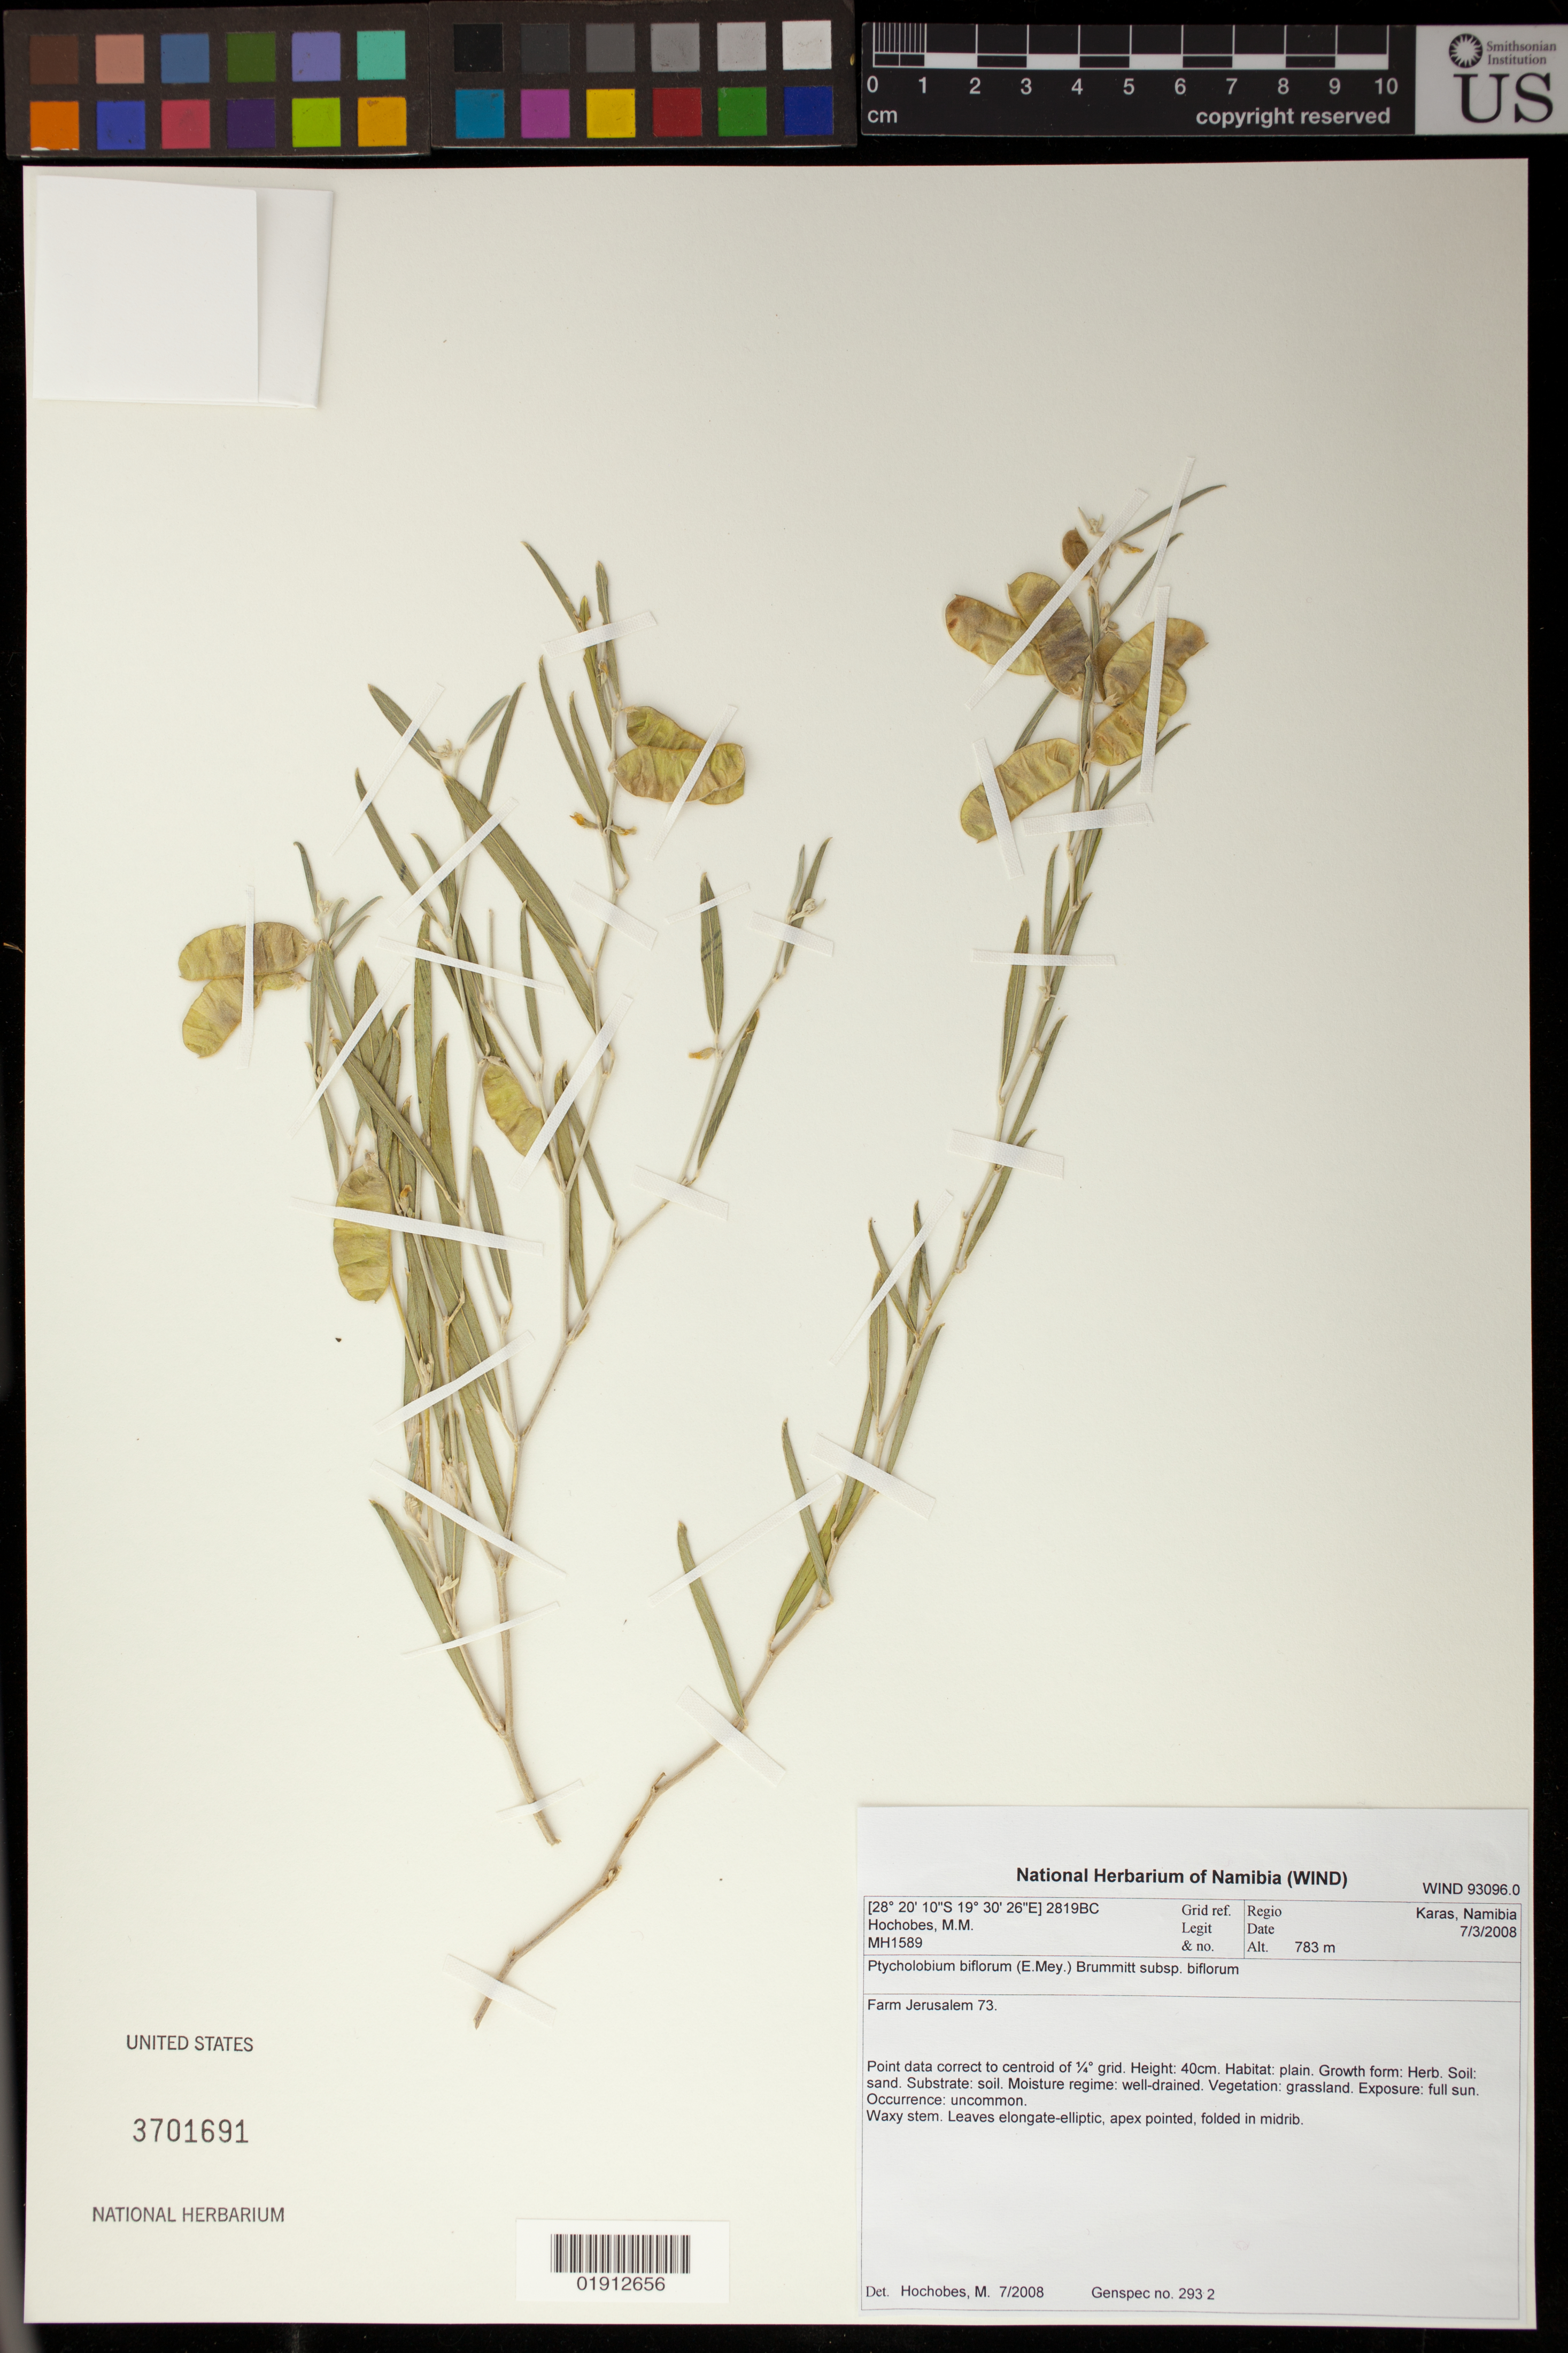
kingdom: Plantae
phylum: Tracheophyta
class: Magnoliopsida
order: Fabales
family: Fabaceae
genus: Ptycholobium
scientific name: Ptycholobium biflorum subsp. biflorum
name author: (E. Mey.) Brummitt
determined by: Hochobes, M. M.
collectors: M. Hochobes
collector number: MH1589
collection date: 2008-03-07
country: Namibia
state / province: Karas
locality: Farm Jerusalem 73.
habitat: Well-drained grassland.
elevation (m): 783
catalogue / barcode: US 3701691